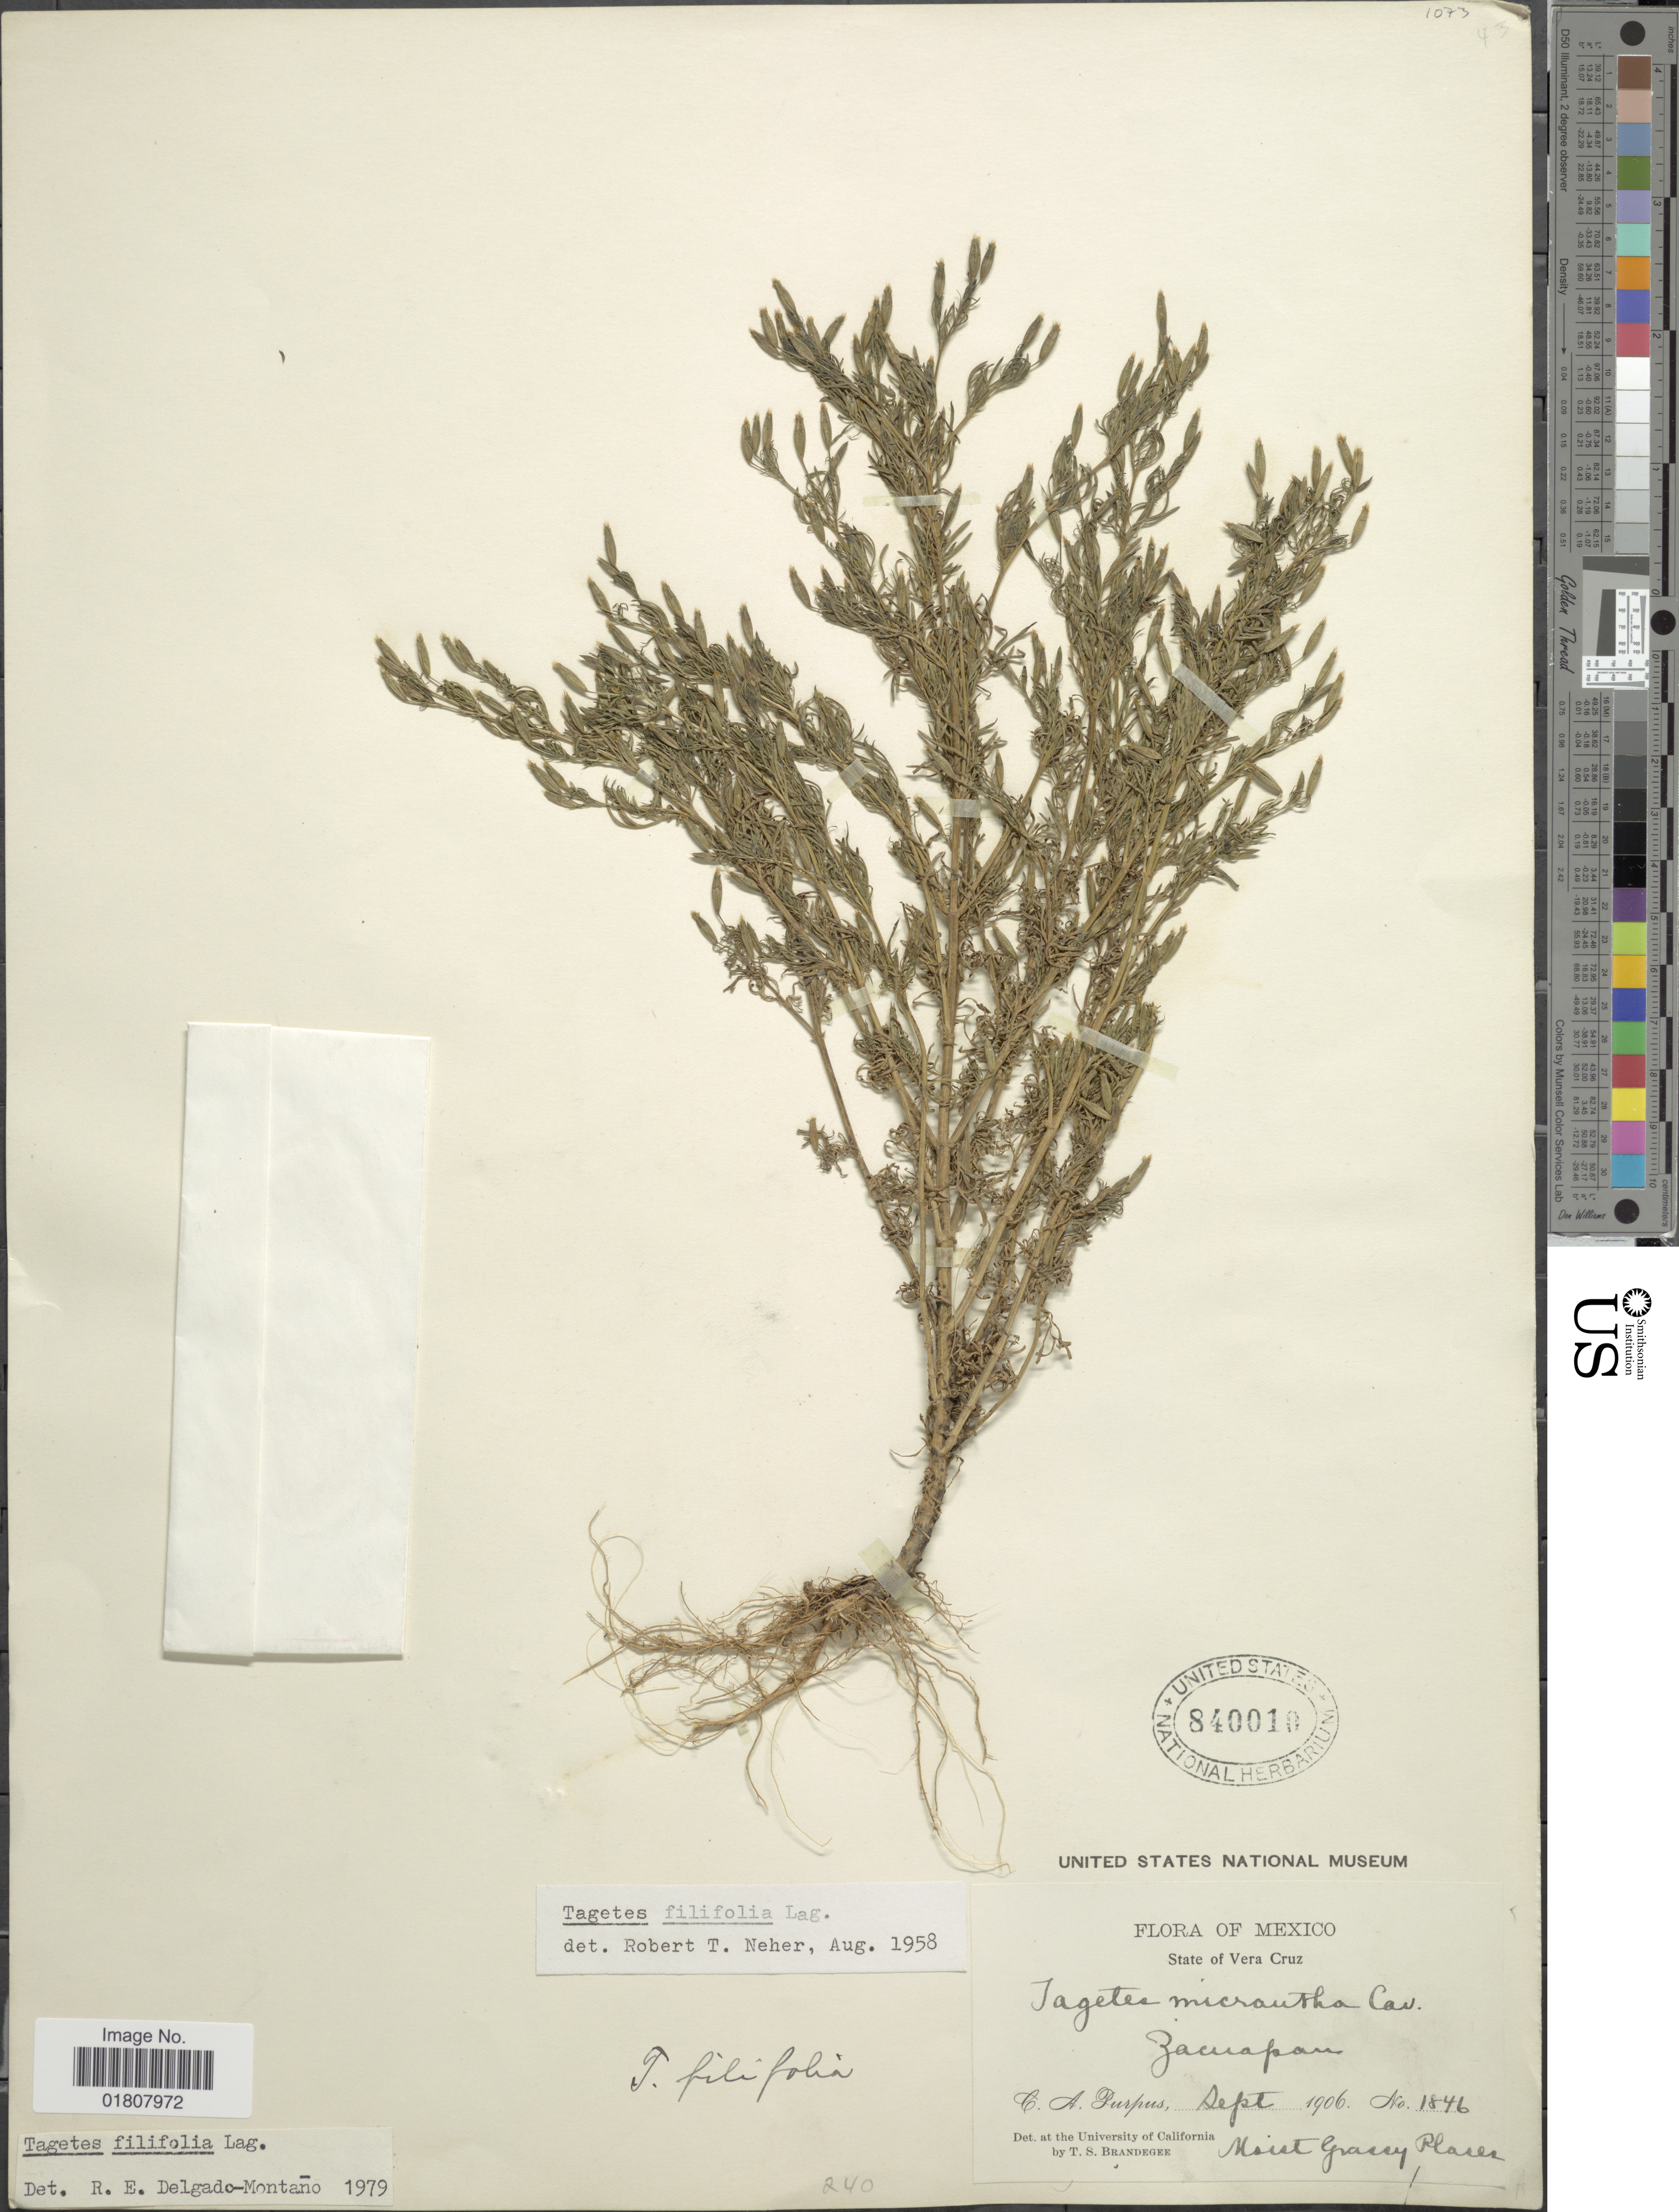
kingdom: Plantae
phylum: Tracheophyta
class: Magnoliopsida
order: Asterales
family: Asteraceae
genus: Tagetes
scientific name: Tagetes filifolia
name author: Lag.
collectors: C. A. Purpus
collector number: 1846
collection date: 1906-09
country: Mexico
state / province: Veracruz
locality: State of Vera Cruz, Zacuapan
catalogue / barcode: US 840010